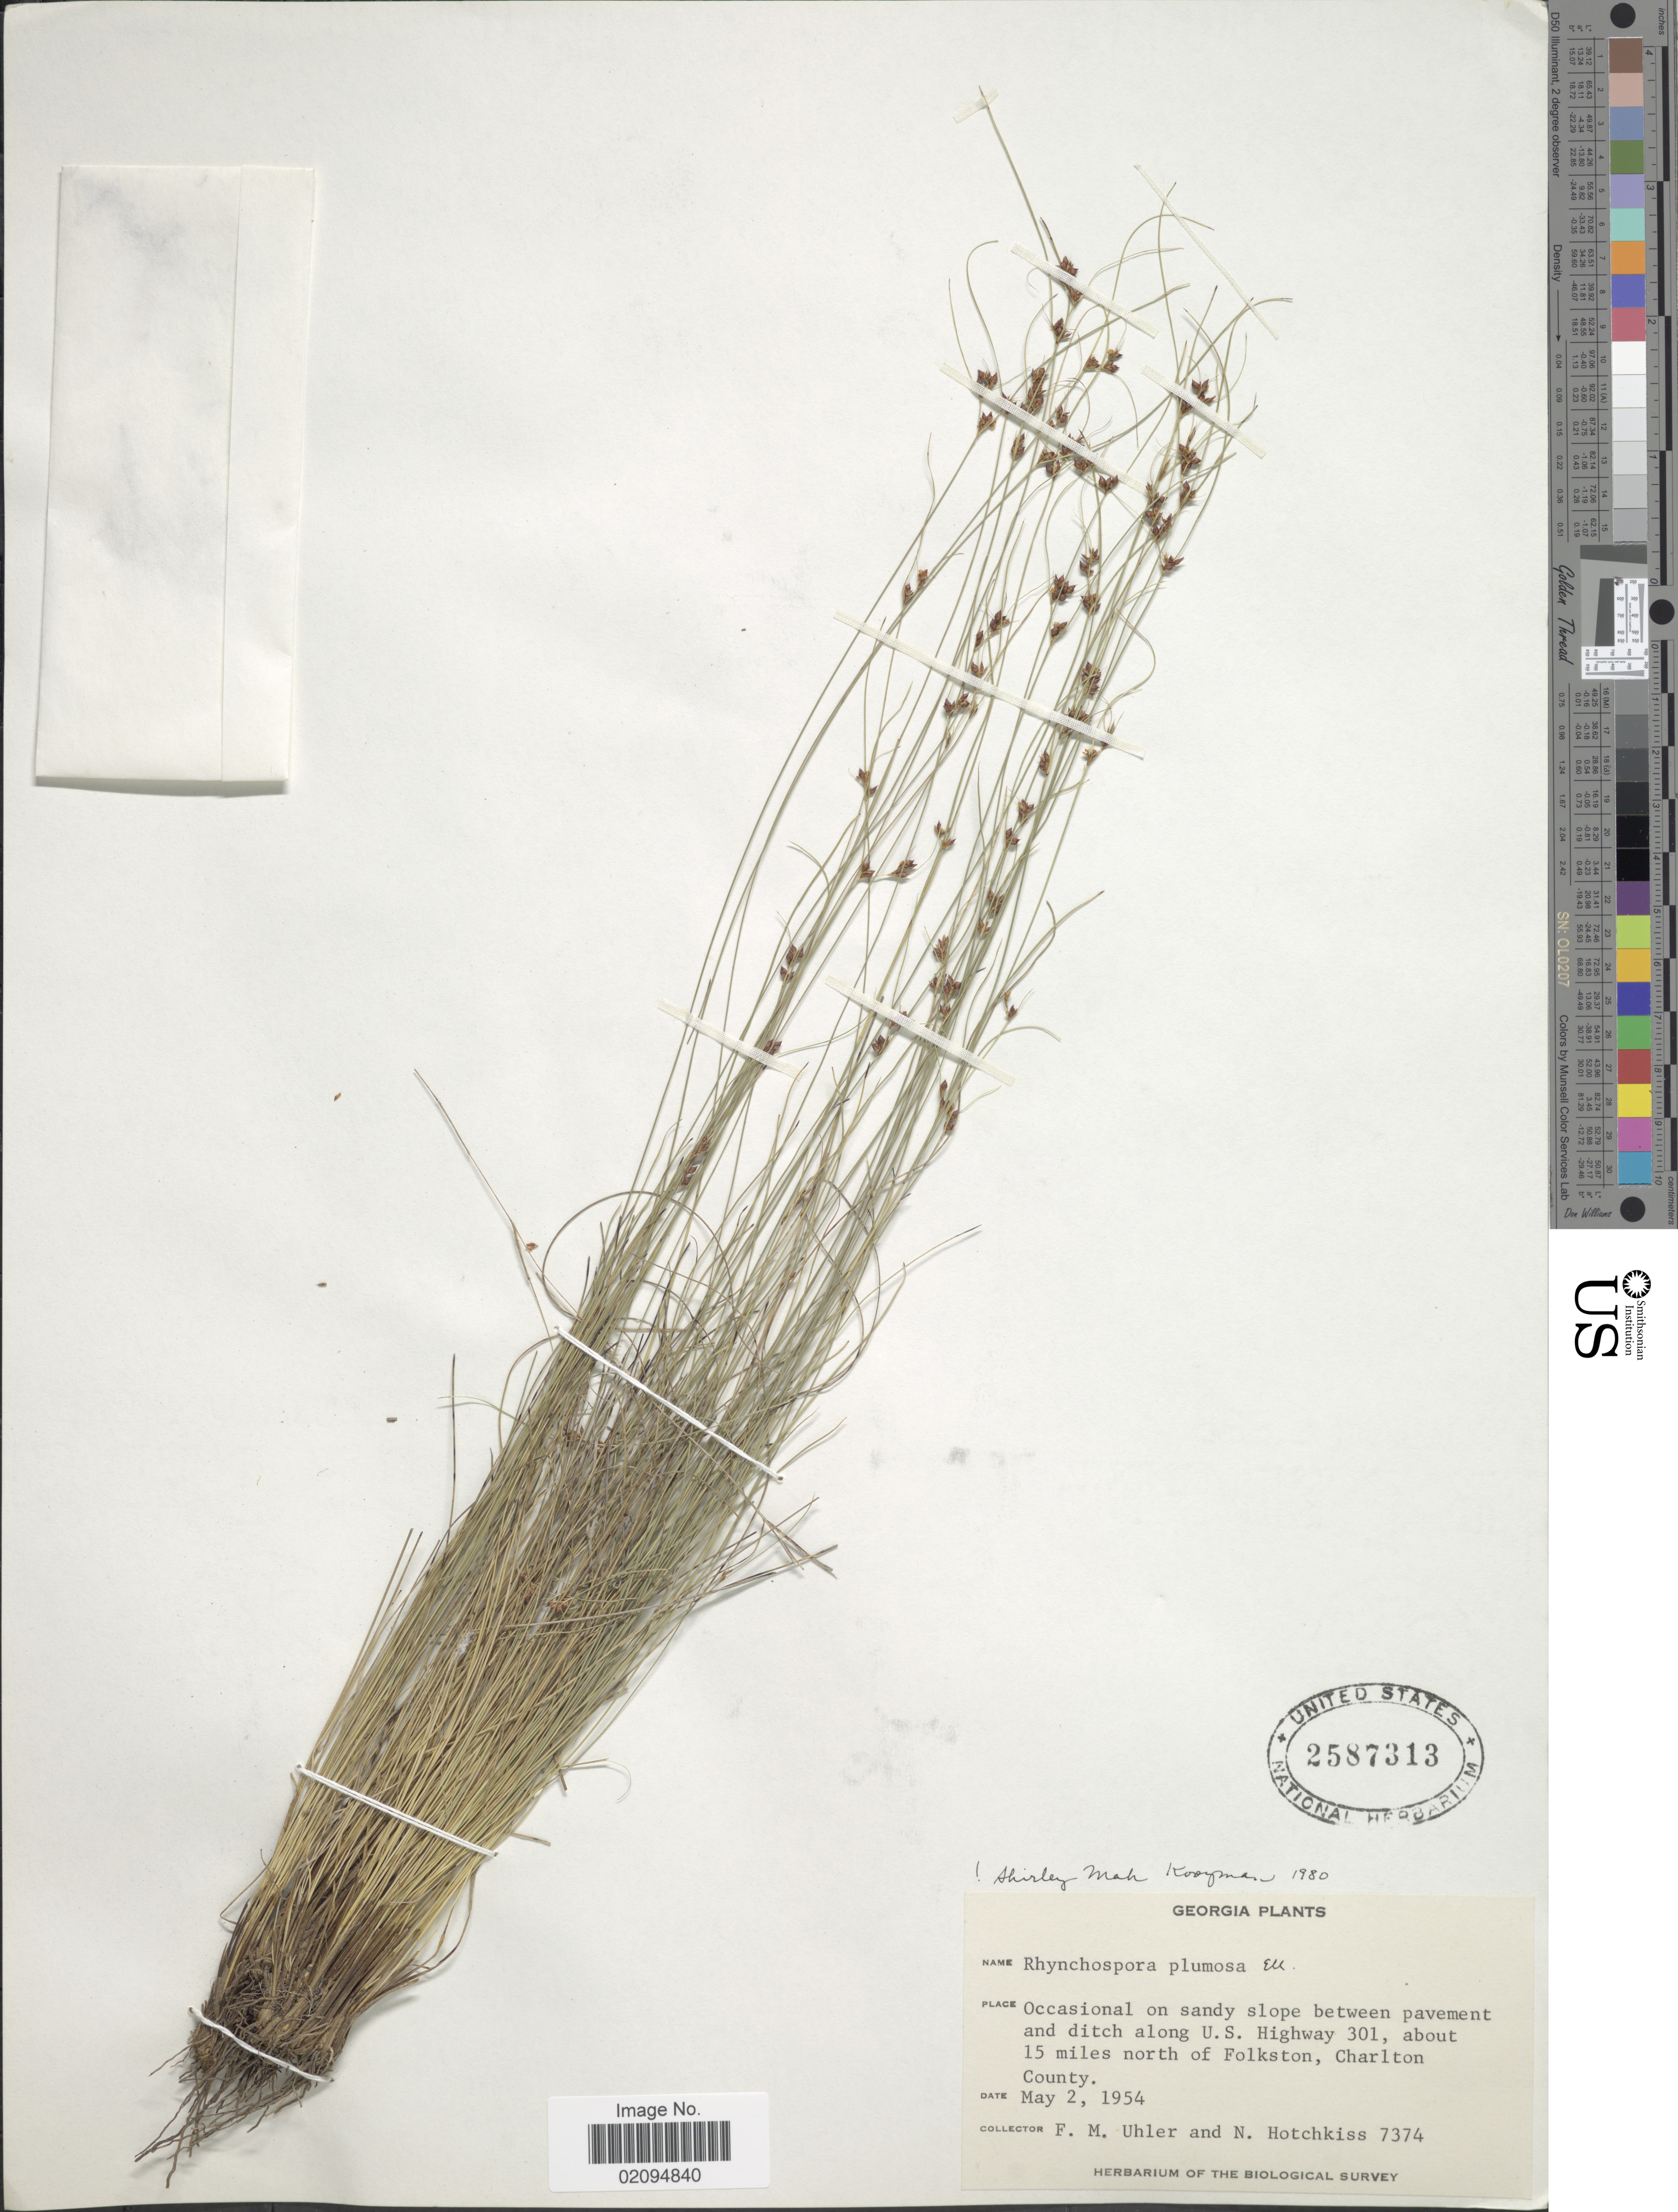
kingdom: Plantae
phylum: Tracheophyta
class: Liliopsida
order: Poales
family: Cyperaceae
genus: Rhynchospora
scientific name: Rhynchospora plumosa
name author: Elliott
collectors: F. M. Uhler & N. Hotchkiss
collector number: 7374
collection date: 1954-05-02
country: United States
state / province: Georgia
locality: Between pavement and ditch along U. S. Highway 301, about 15 miles north of Folkston, Charlton County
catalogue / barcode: US 2587313